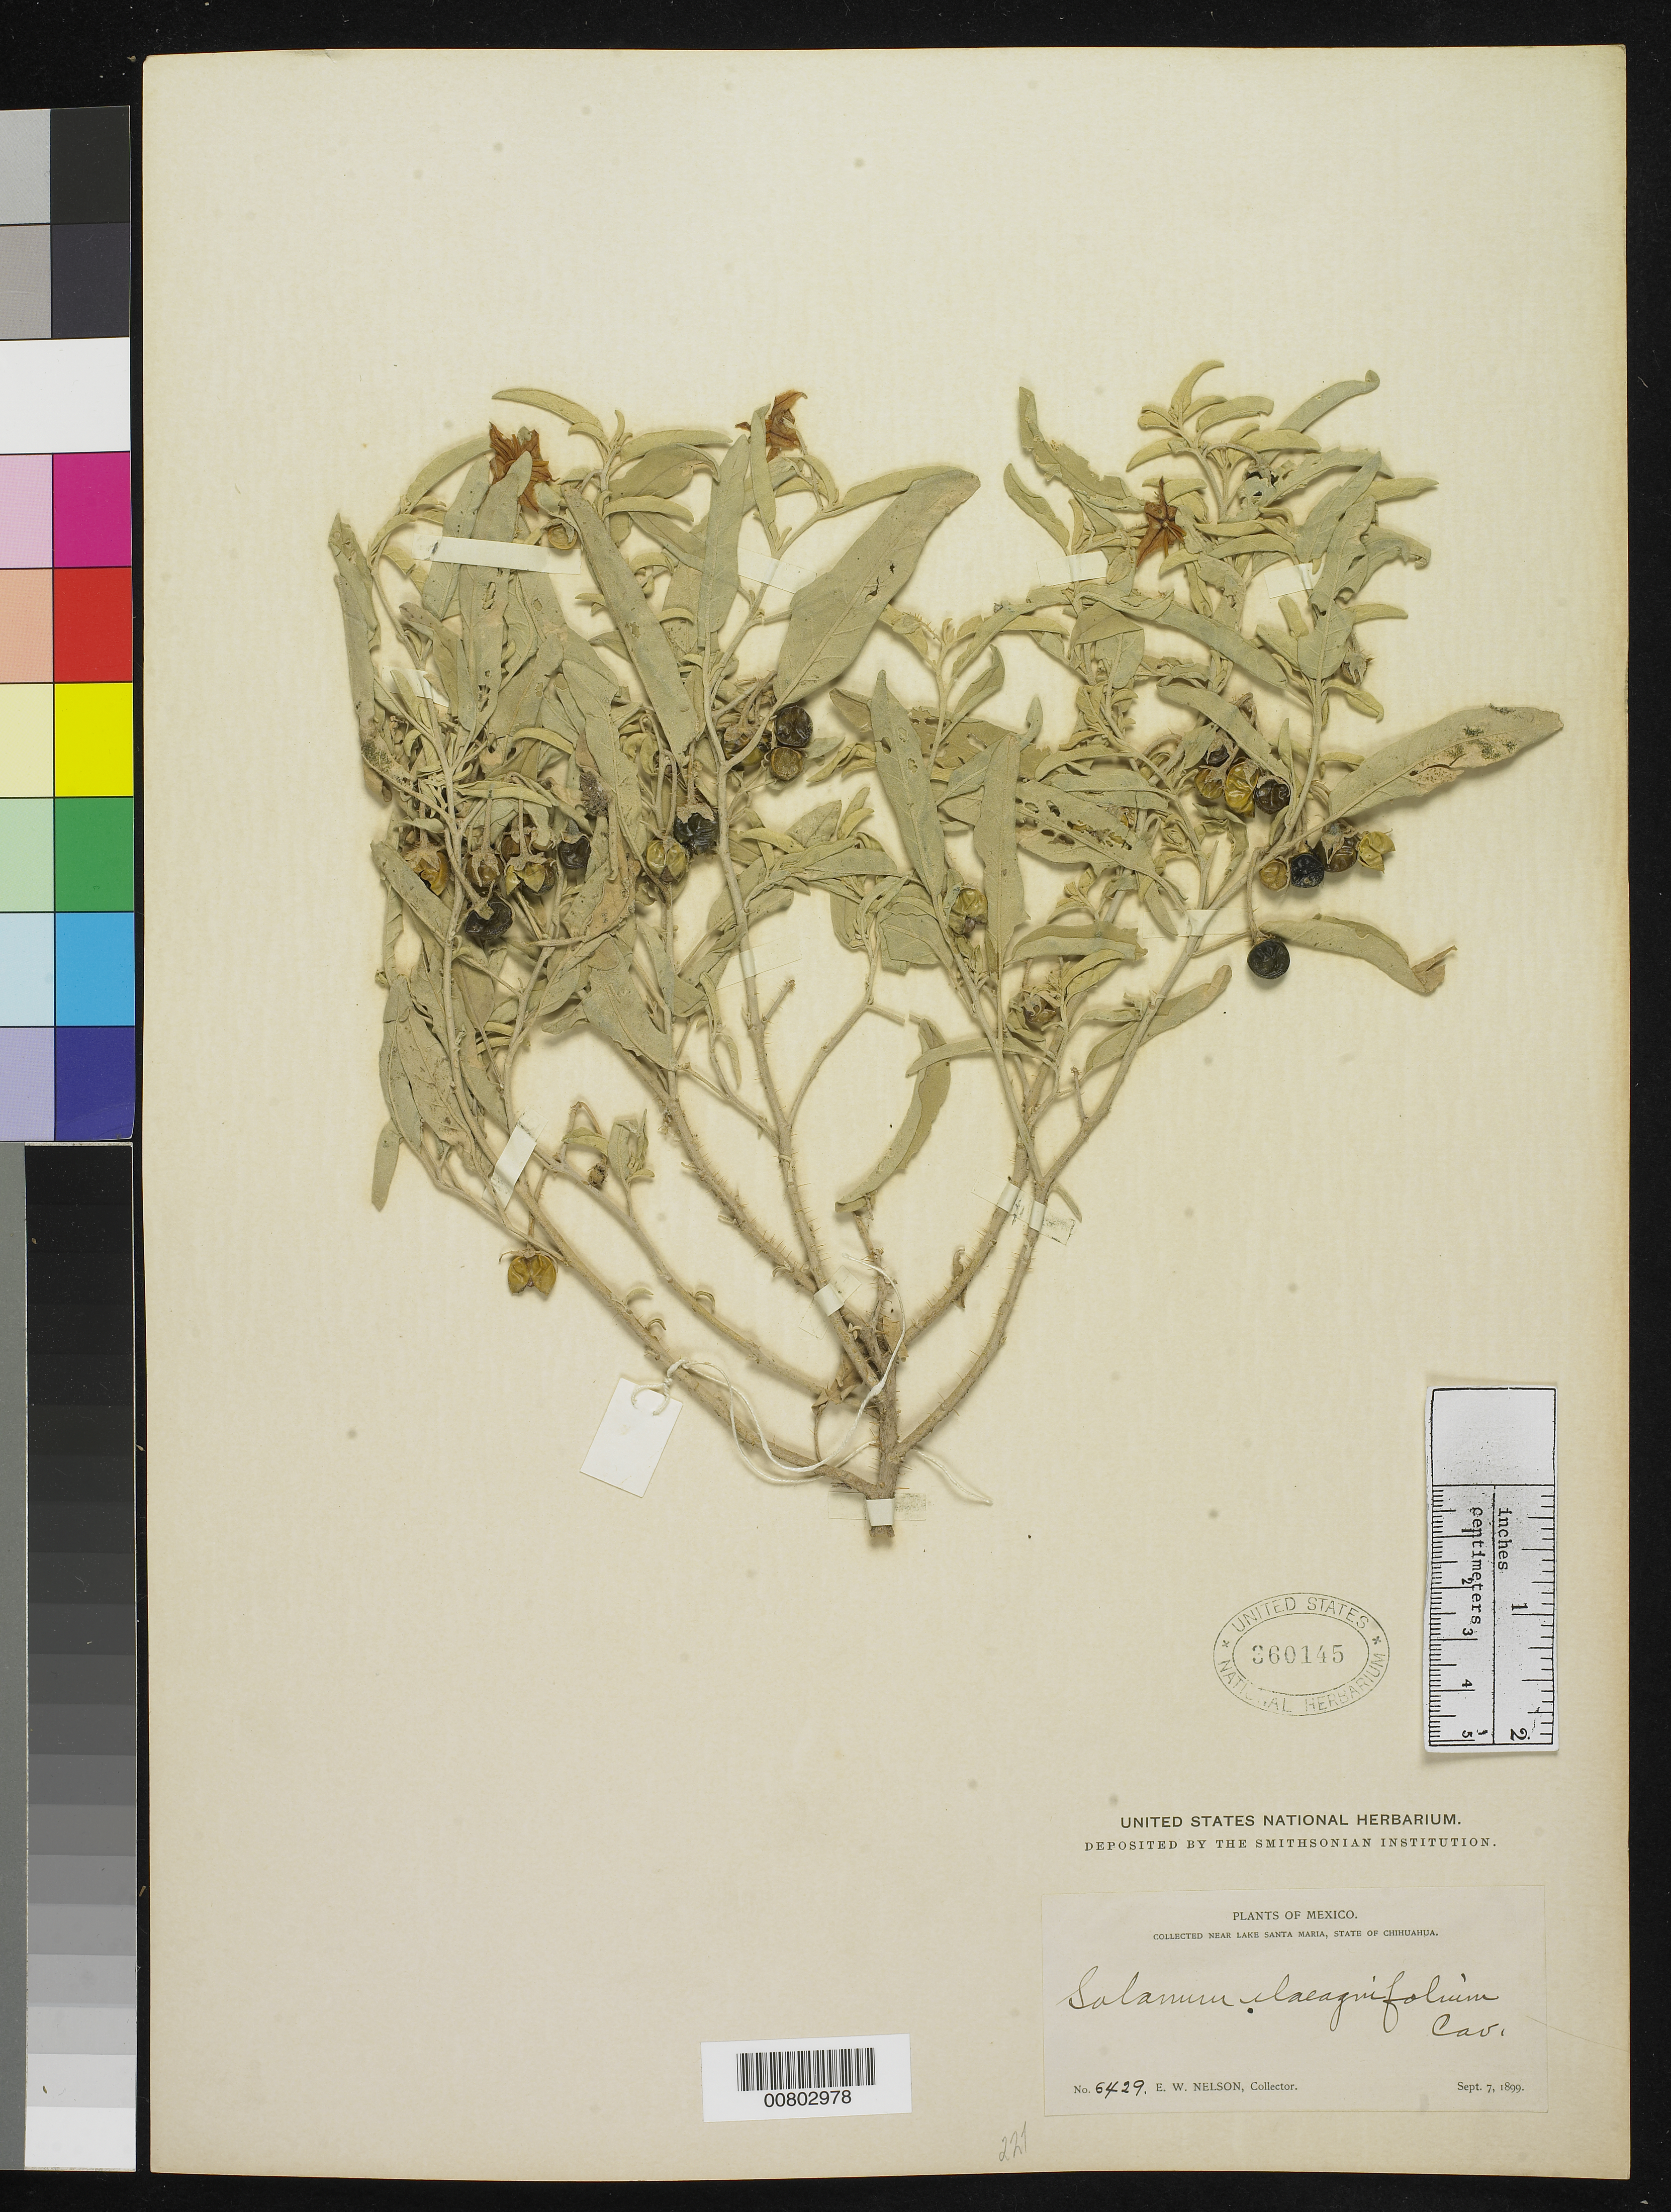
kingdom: Plantae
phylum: Tracheophyta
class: Magnoliopsida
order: Solanales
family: Solanaceae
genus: Solanum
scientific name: Solanum elaeagnifolium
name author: Cav.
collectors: E. W. Nelson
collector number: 6429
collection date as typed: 07 Sep 1899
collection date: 1899-09-07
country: Mexico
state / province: Chihuahua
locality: Near Lake Santa Maria, Chihuahua.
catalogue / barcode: US 360145